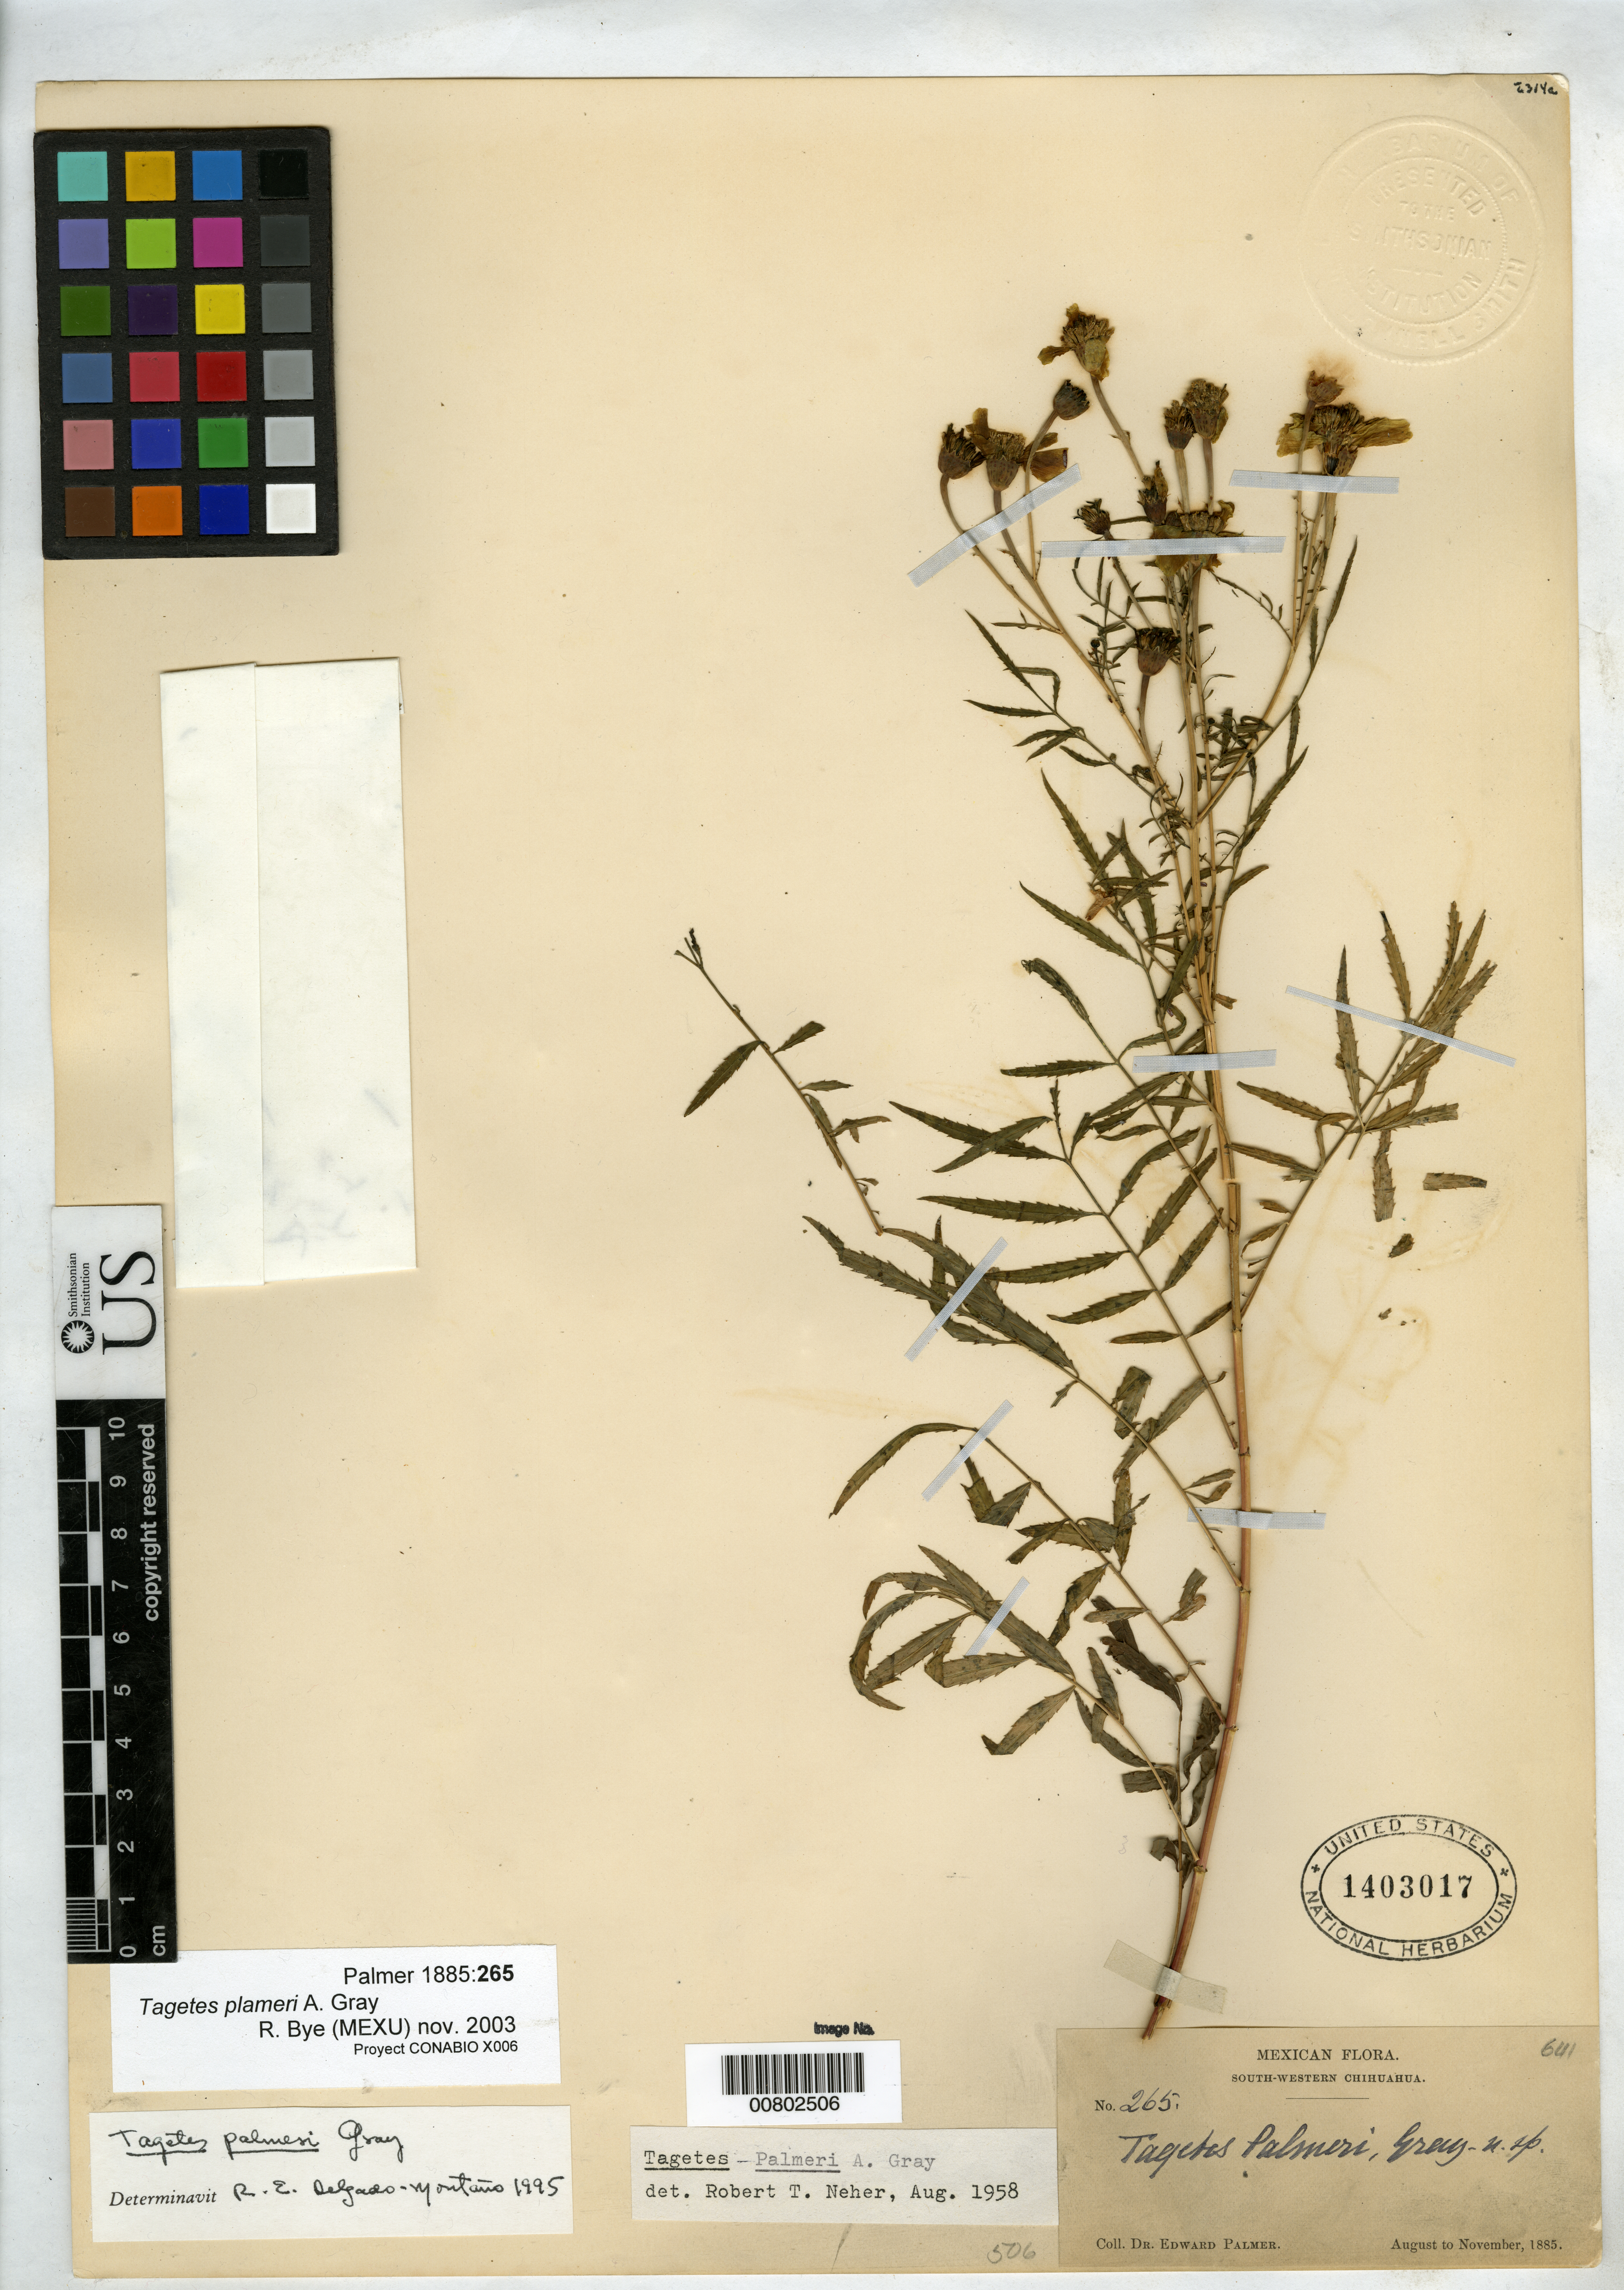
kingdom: Plantae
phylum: Tracheophyta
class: Magnoliopsida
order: Asterales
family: Asteraceae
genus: Tagetes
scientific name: Tagetes palmeri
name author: A. Gray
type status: Isotype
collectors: E. Palmer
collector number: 265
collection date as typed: Aug 1885 to Nov 1885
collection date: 1885-08/1885-11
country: Mexico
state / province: Chihuahua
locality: South-western Chihuahua.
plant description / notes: Number on label is 265, but protologue cites Palmer 267, almost certainly in error (note type of preceding species, Tagetes wislizenii, is also cited as 267); type at GH (HUH online records, June 2011) is Palmer 265.; Specimen ex John Donnell Smith herbarium.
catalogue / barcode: US 1403017